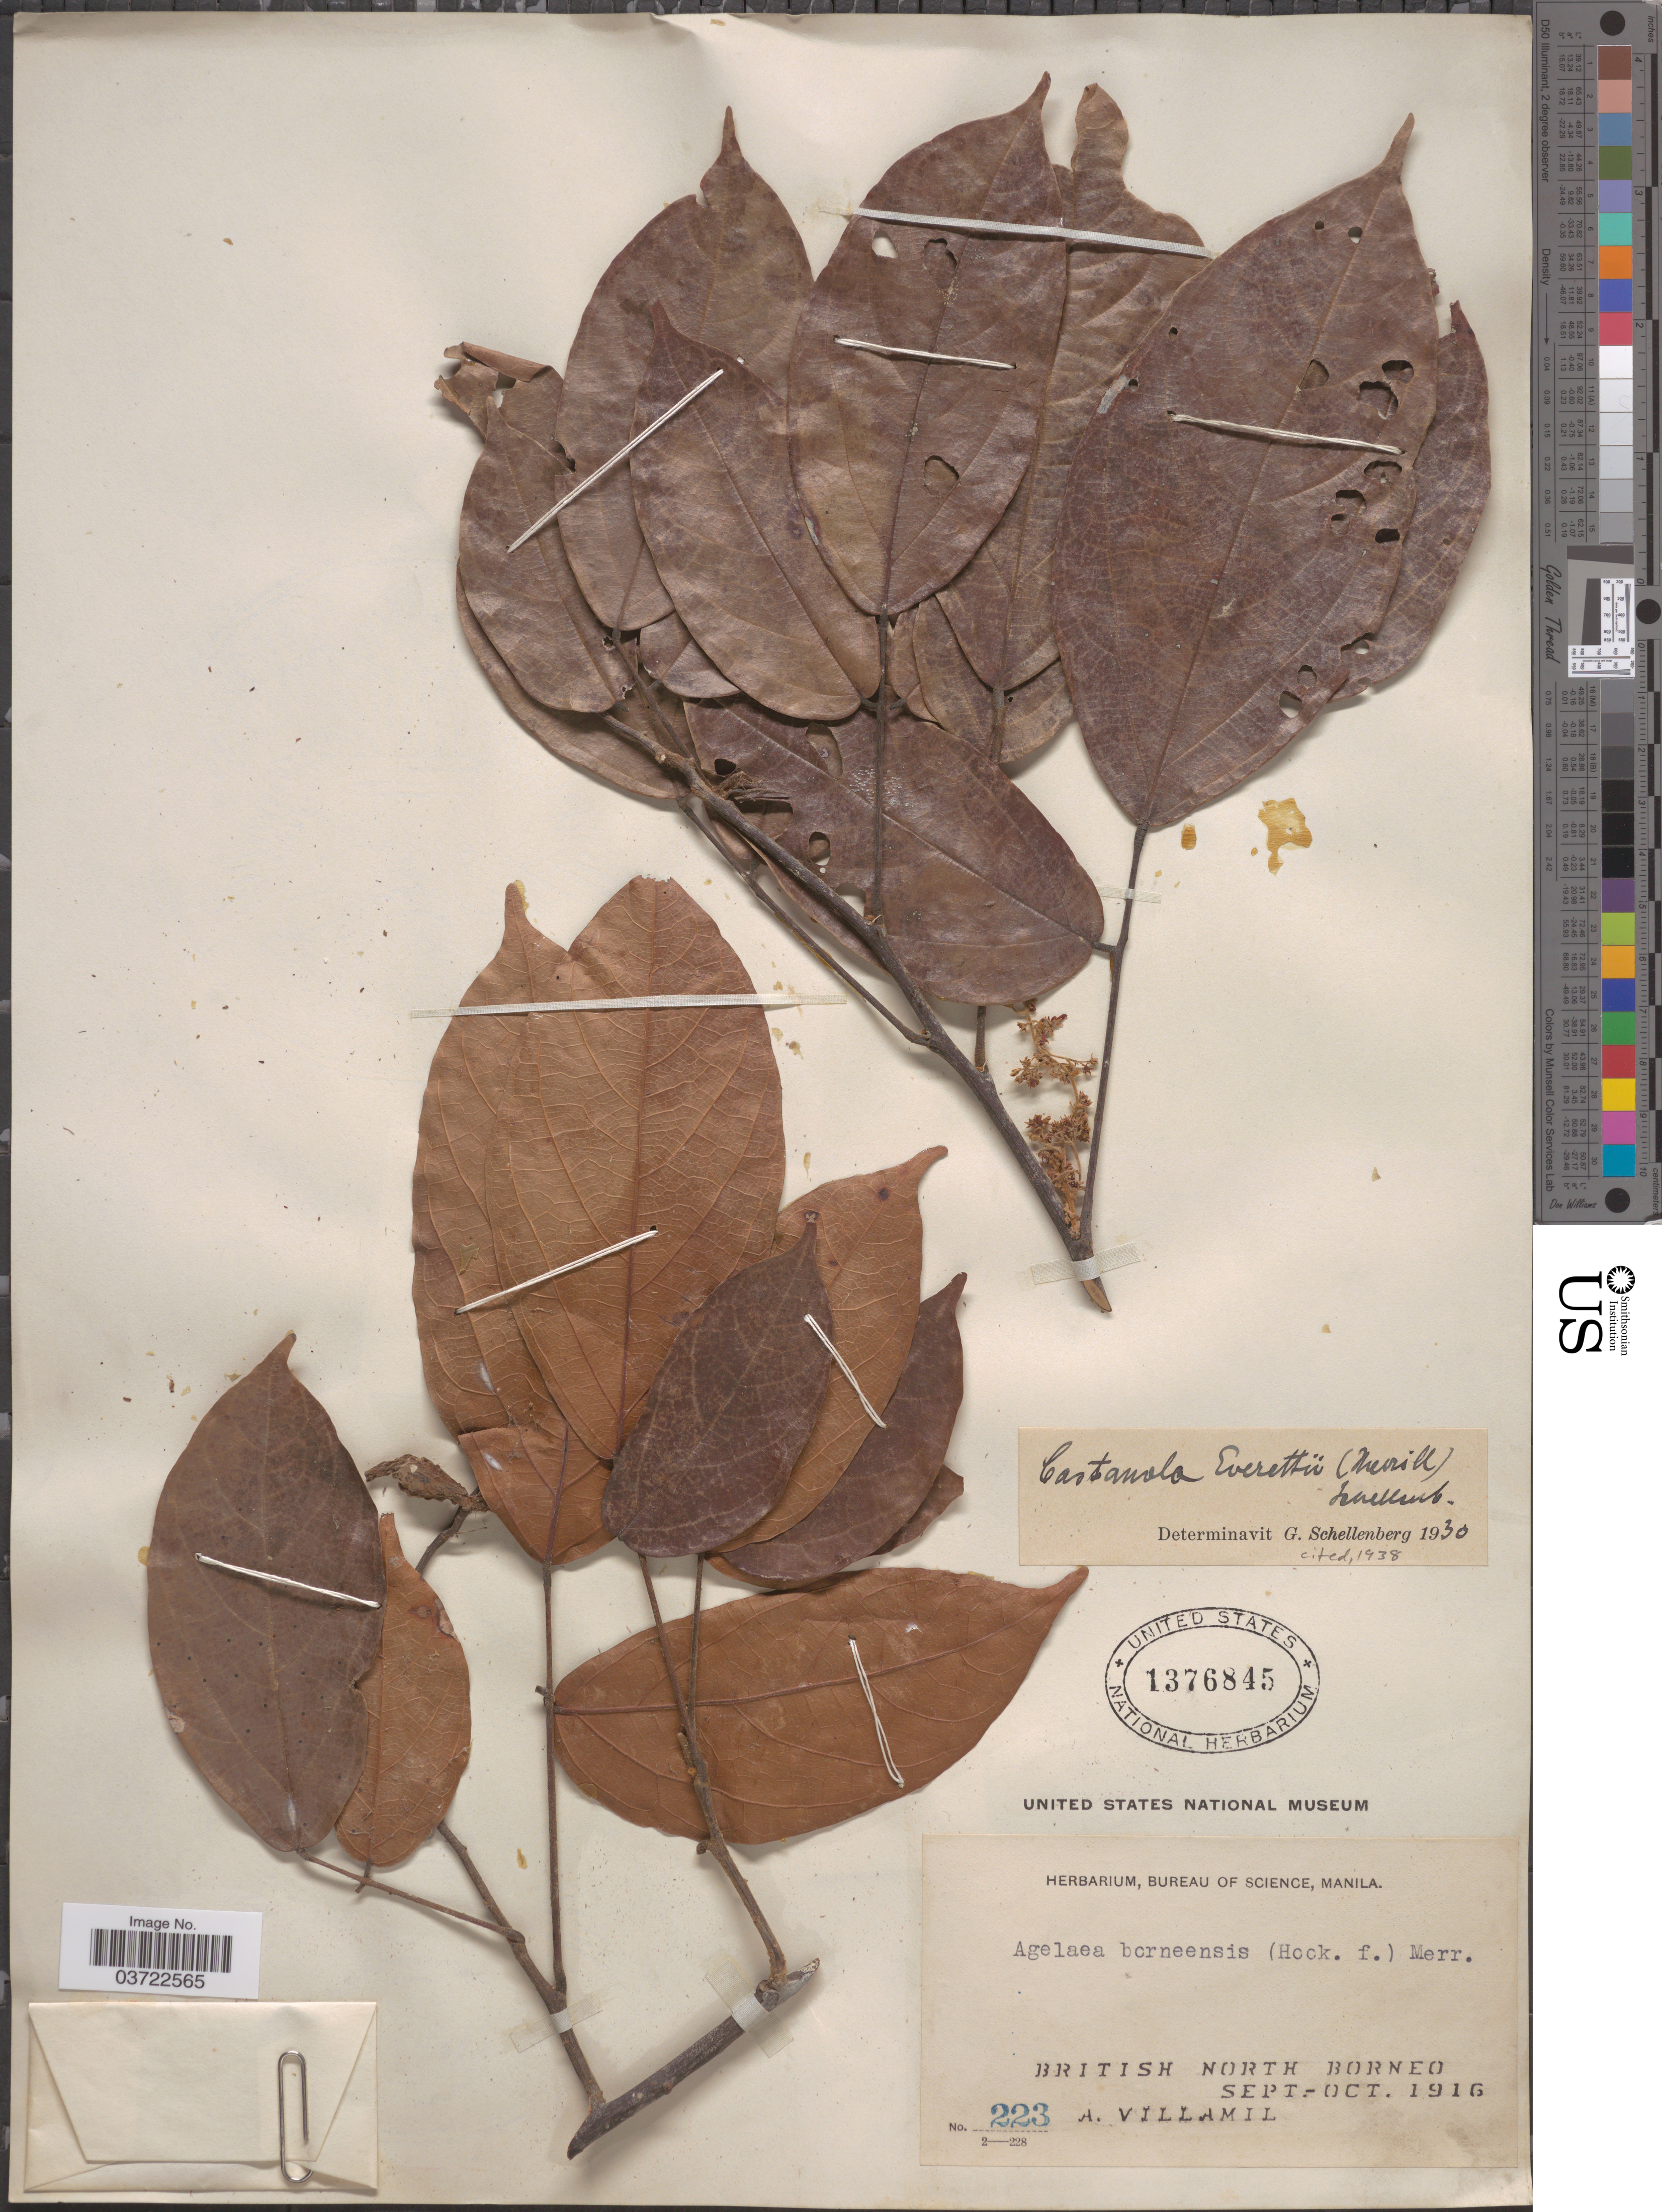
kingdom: Plantae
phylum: Tracheophyta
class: Magnoliopsida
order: Oxalidales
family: Connaraceae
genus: Agelaea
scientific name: Agelaea borneensis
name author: (Hook. f.) Merr.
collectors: A. Villamil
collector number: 223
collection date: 1916-09/1916-10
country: Malaysia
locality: British North Borneo.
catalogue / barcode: US 1376845